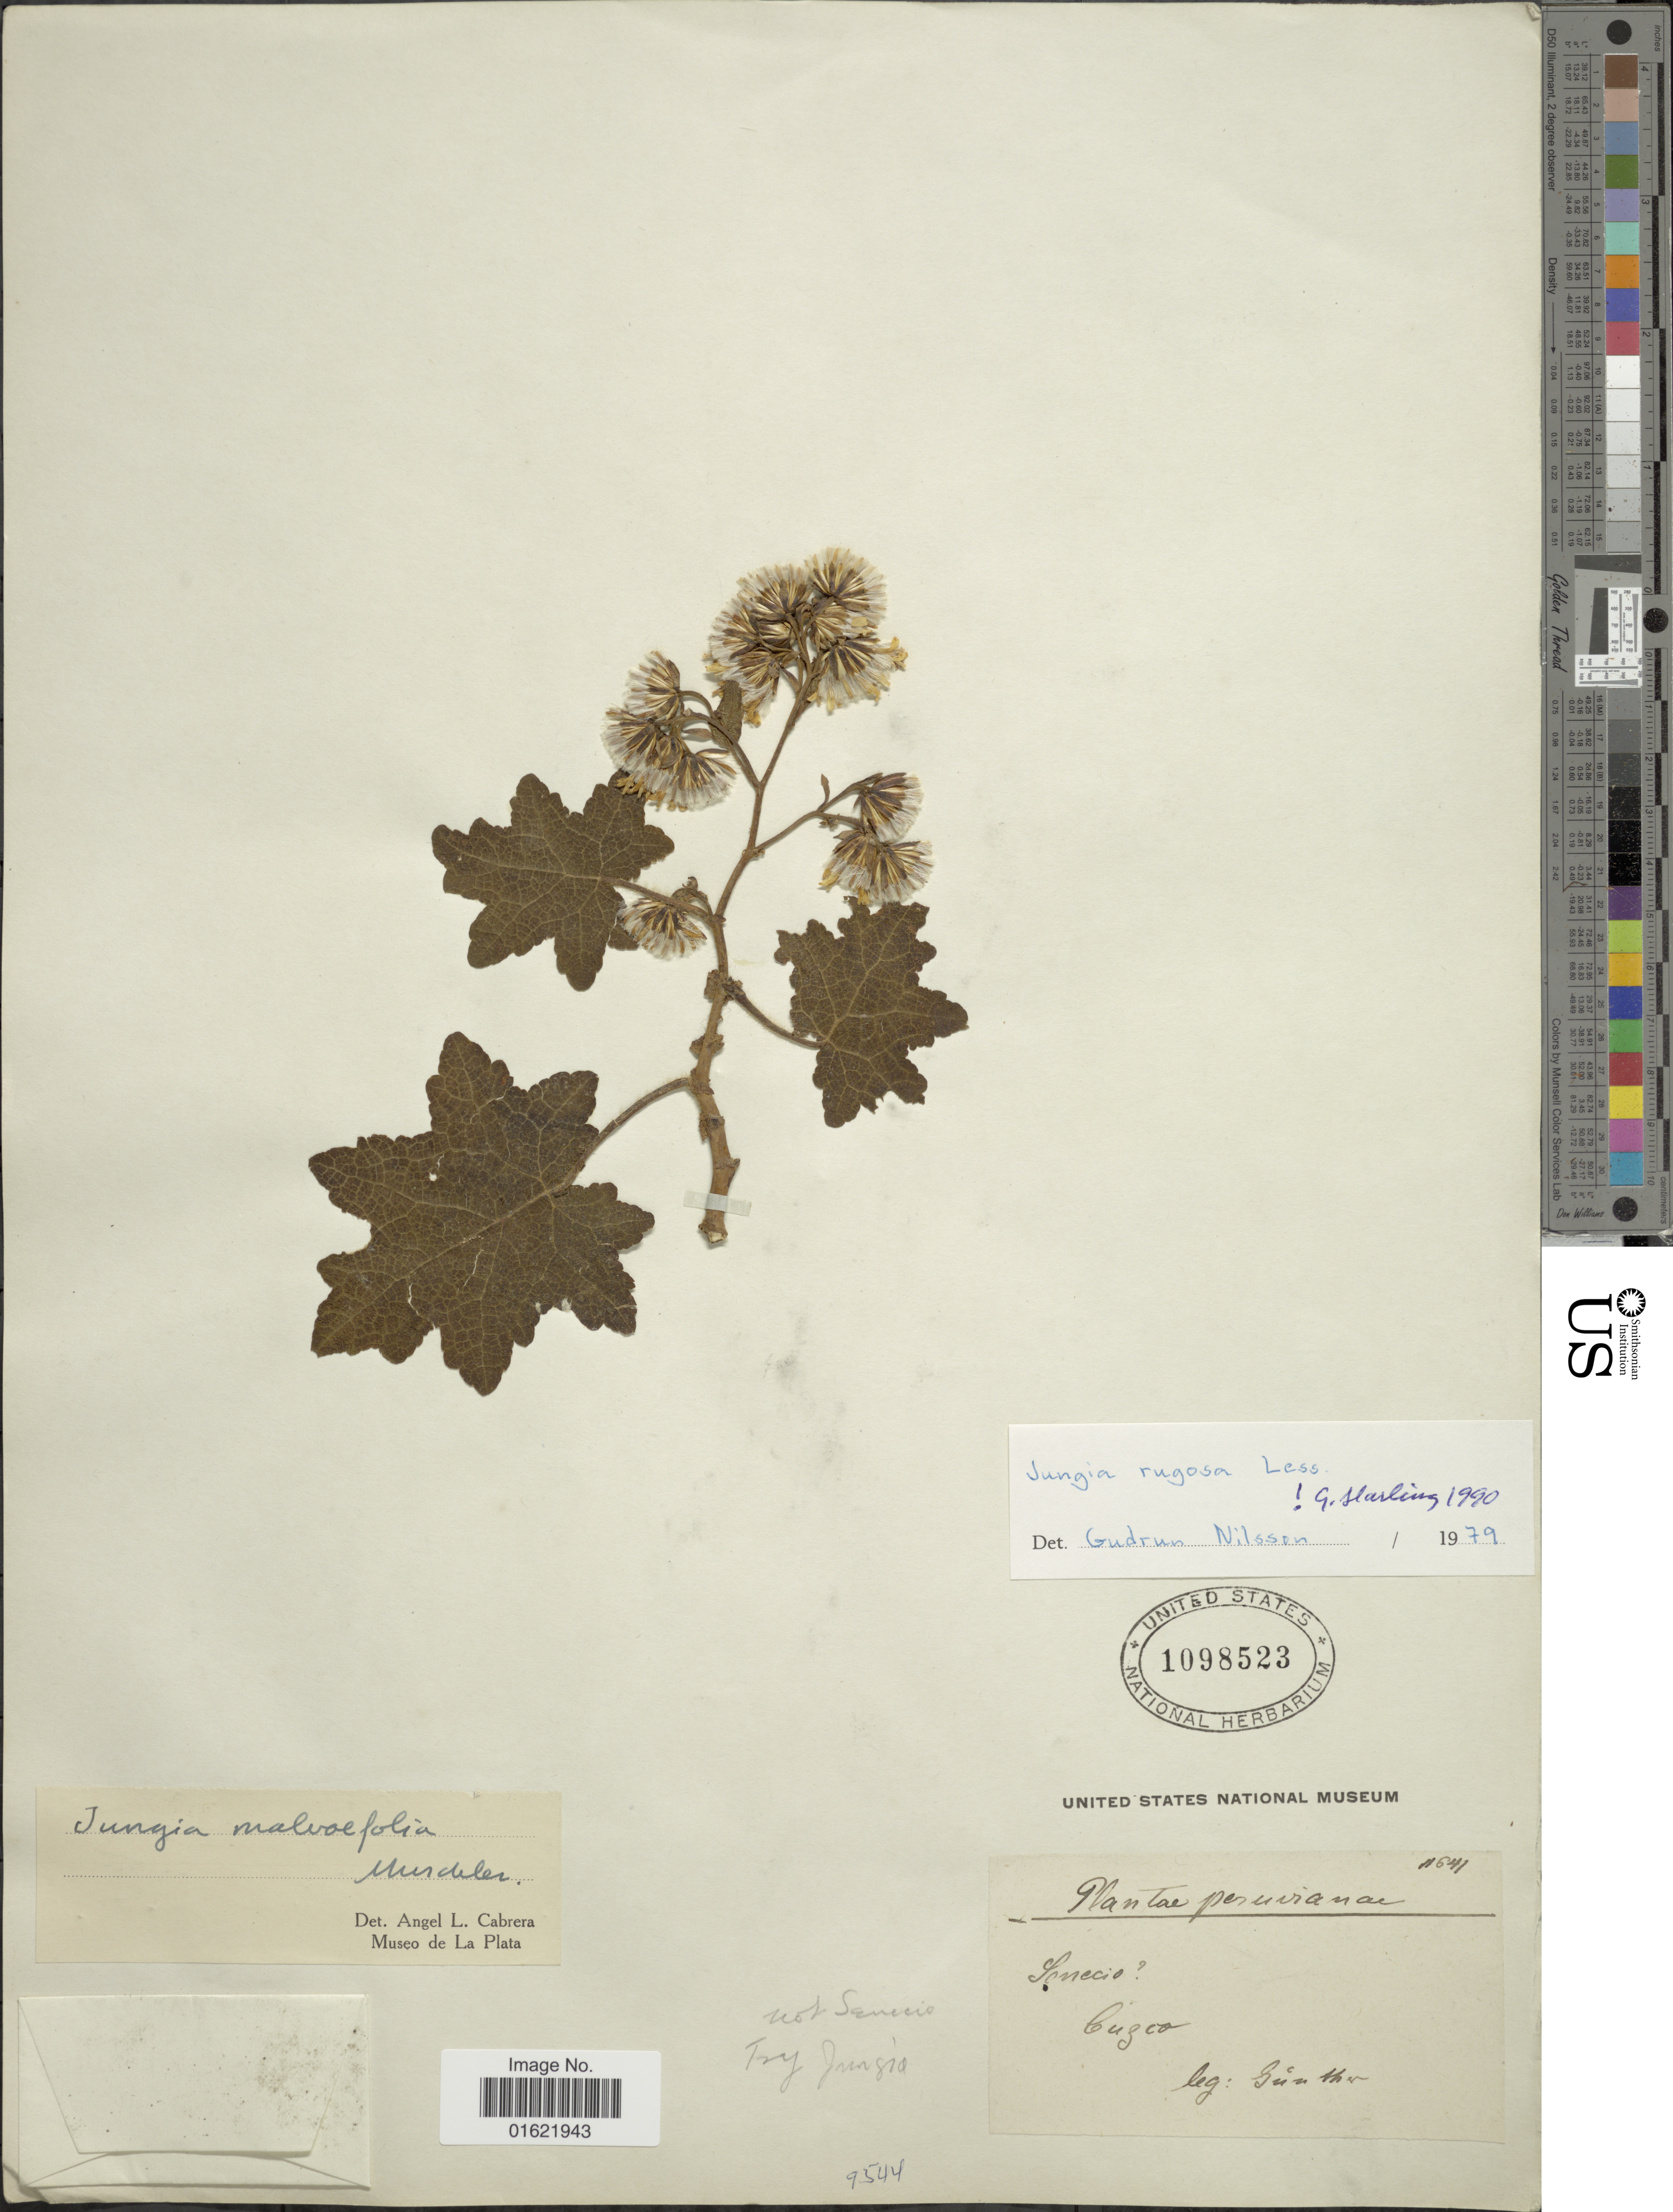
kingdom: Plantae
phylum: Tracheophyta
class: Magnoliopsida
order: Asterales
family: Asteraceae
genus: Jungia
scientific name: Jungia rugosa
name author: Less.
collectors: -. Gunther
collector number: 11641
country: Peru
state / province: Cusco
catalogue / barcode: US 1098523